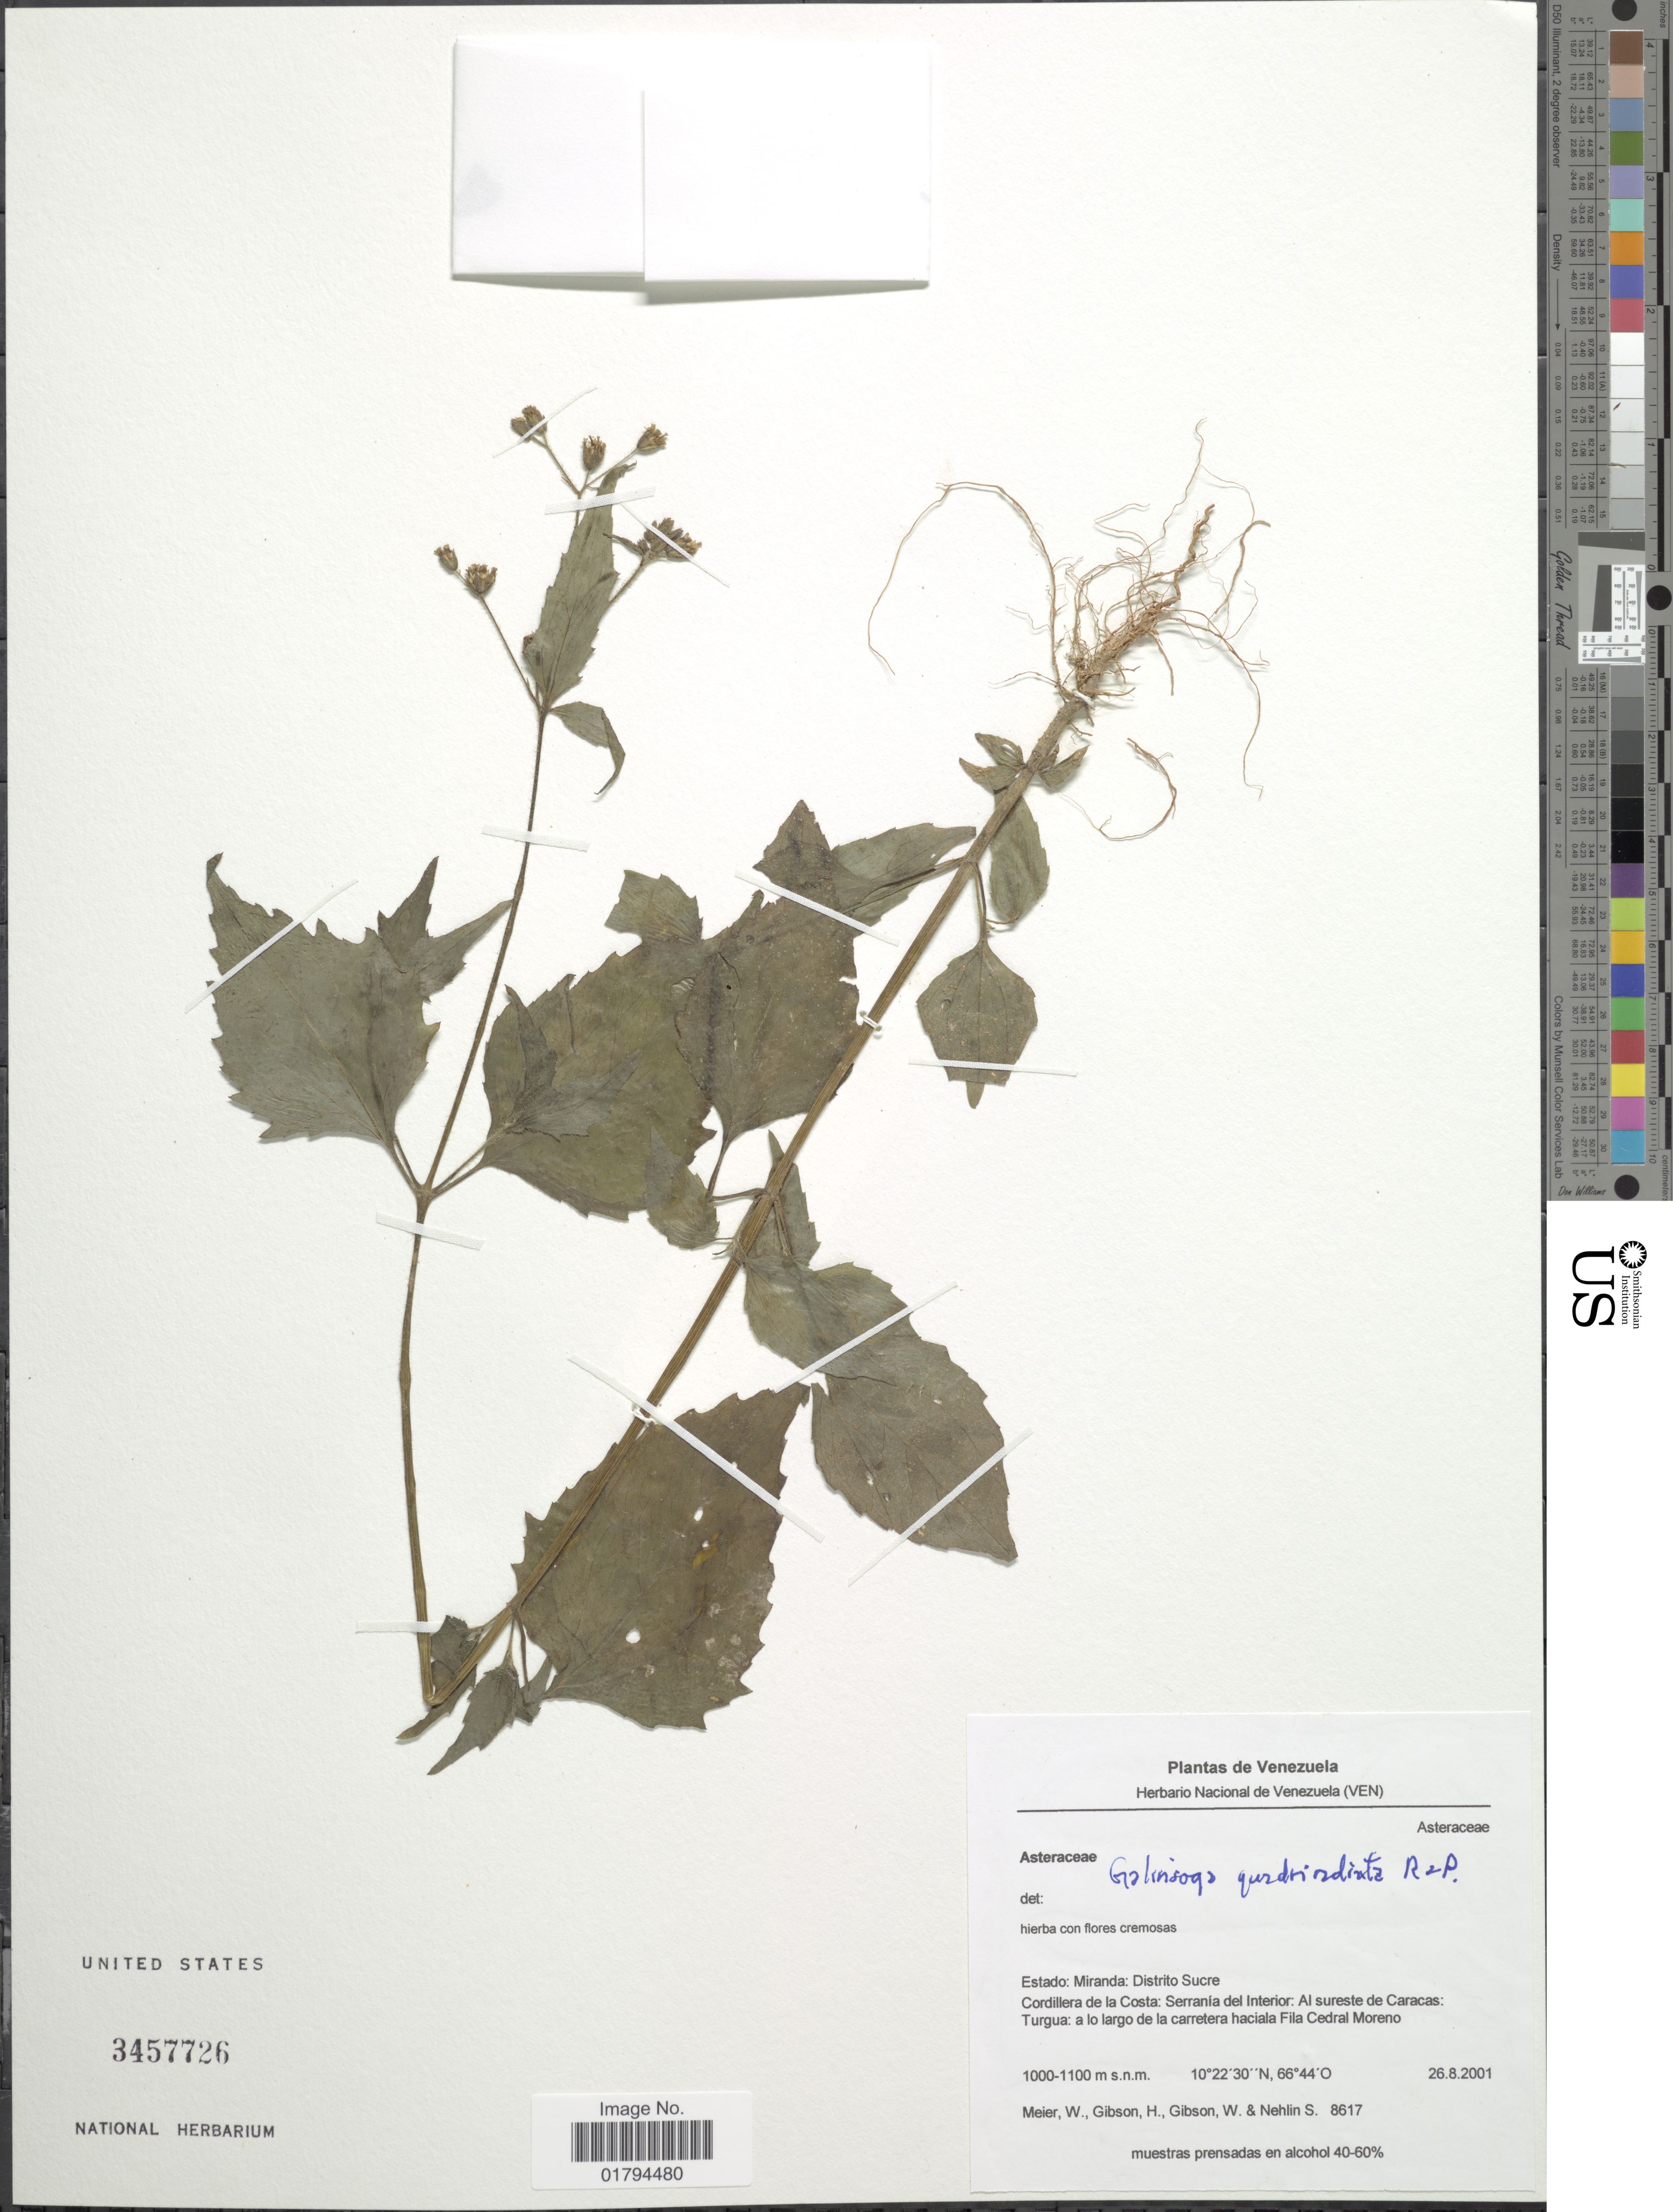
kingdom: Plantae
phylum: Tracheophyta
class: Magnoliopsida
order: Asterales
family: Asteraceae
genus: Galinsoga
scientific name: Galinsoga quadriradiata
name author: Ruiz & Pav.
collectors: W. Meier, H. Gibson, W. Gibson & S. Nehlin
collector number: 8617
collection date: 2001-08-26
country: Venezuela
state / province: Miranda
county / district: Sucre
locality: Cordillera de la Costa: Serrania del Interior: Al sureste de Caracas: Turgua: a lo largo de la carretera haciala Fila Cedral Moreno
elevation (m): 1000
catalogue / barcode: US 3457726